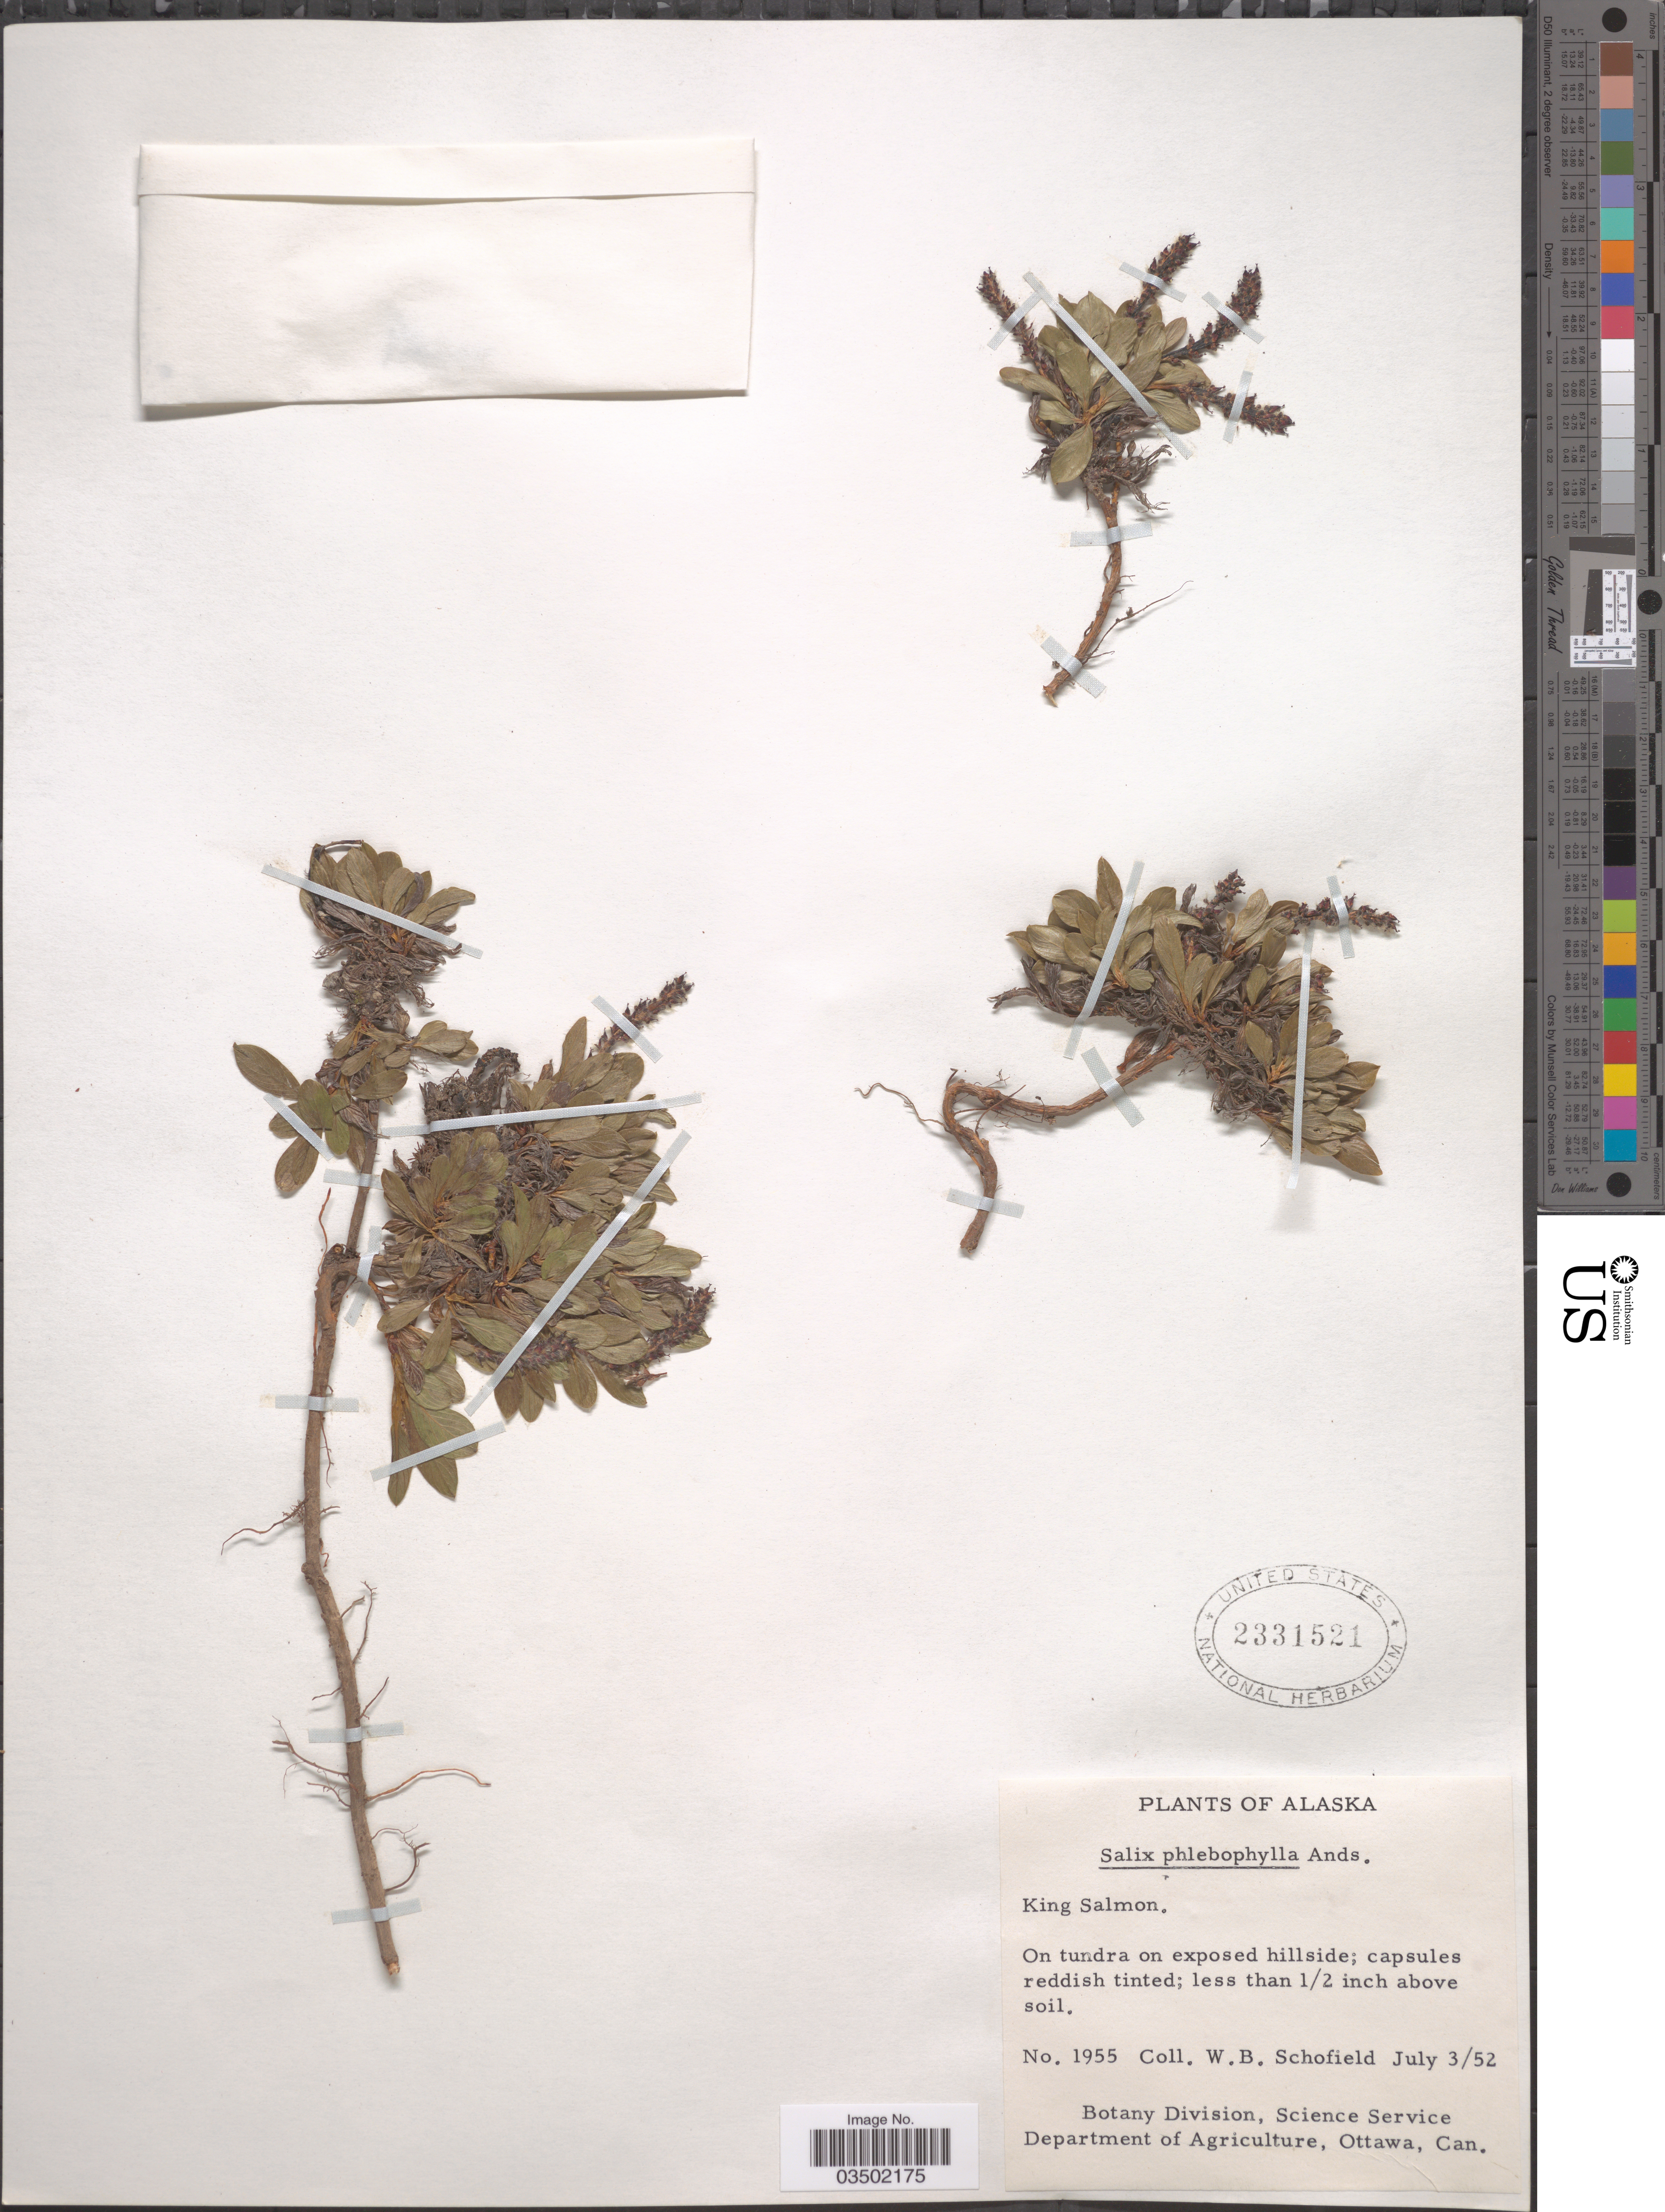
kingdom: Plantae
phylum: Tracheophyta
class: Magnoliopsida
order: Malpighiales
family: Salicaceae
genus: Salix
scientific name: Salix phlebophylla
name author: Andersson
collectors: W. Schofield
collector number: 1955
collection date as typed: Transcribed d/m/y: 3/7/52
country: United States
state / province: Alaska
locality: King Salmon. On tundra on exposed hillside.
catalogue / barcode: US 2331521